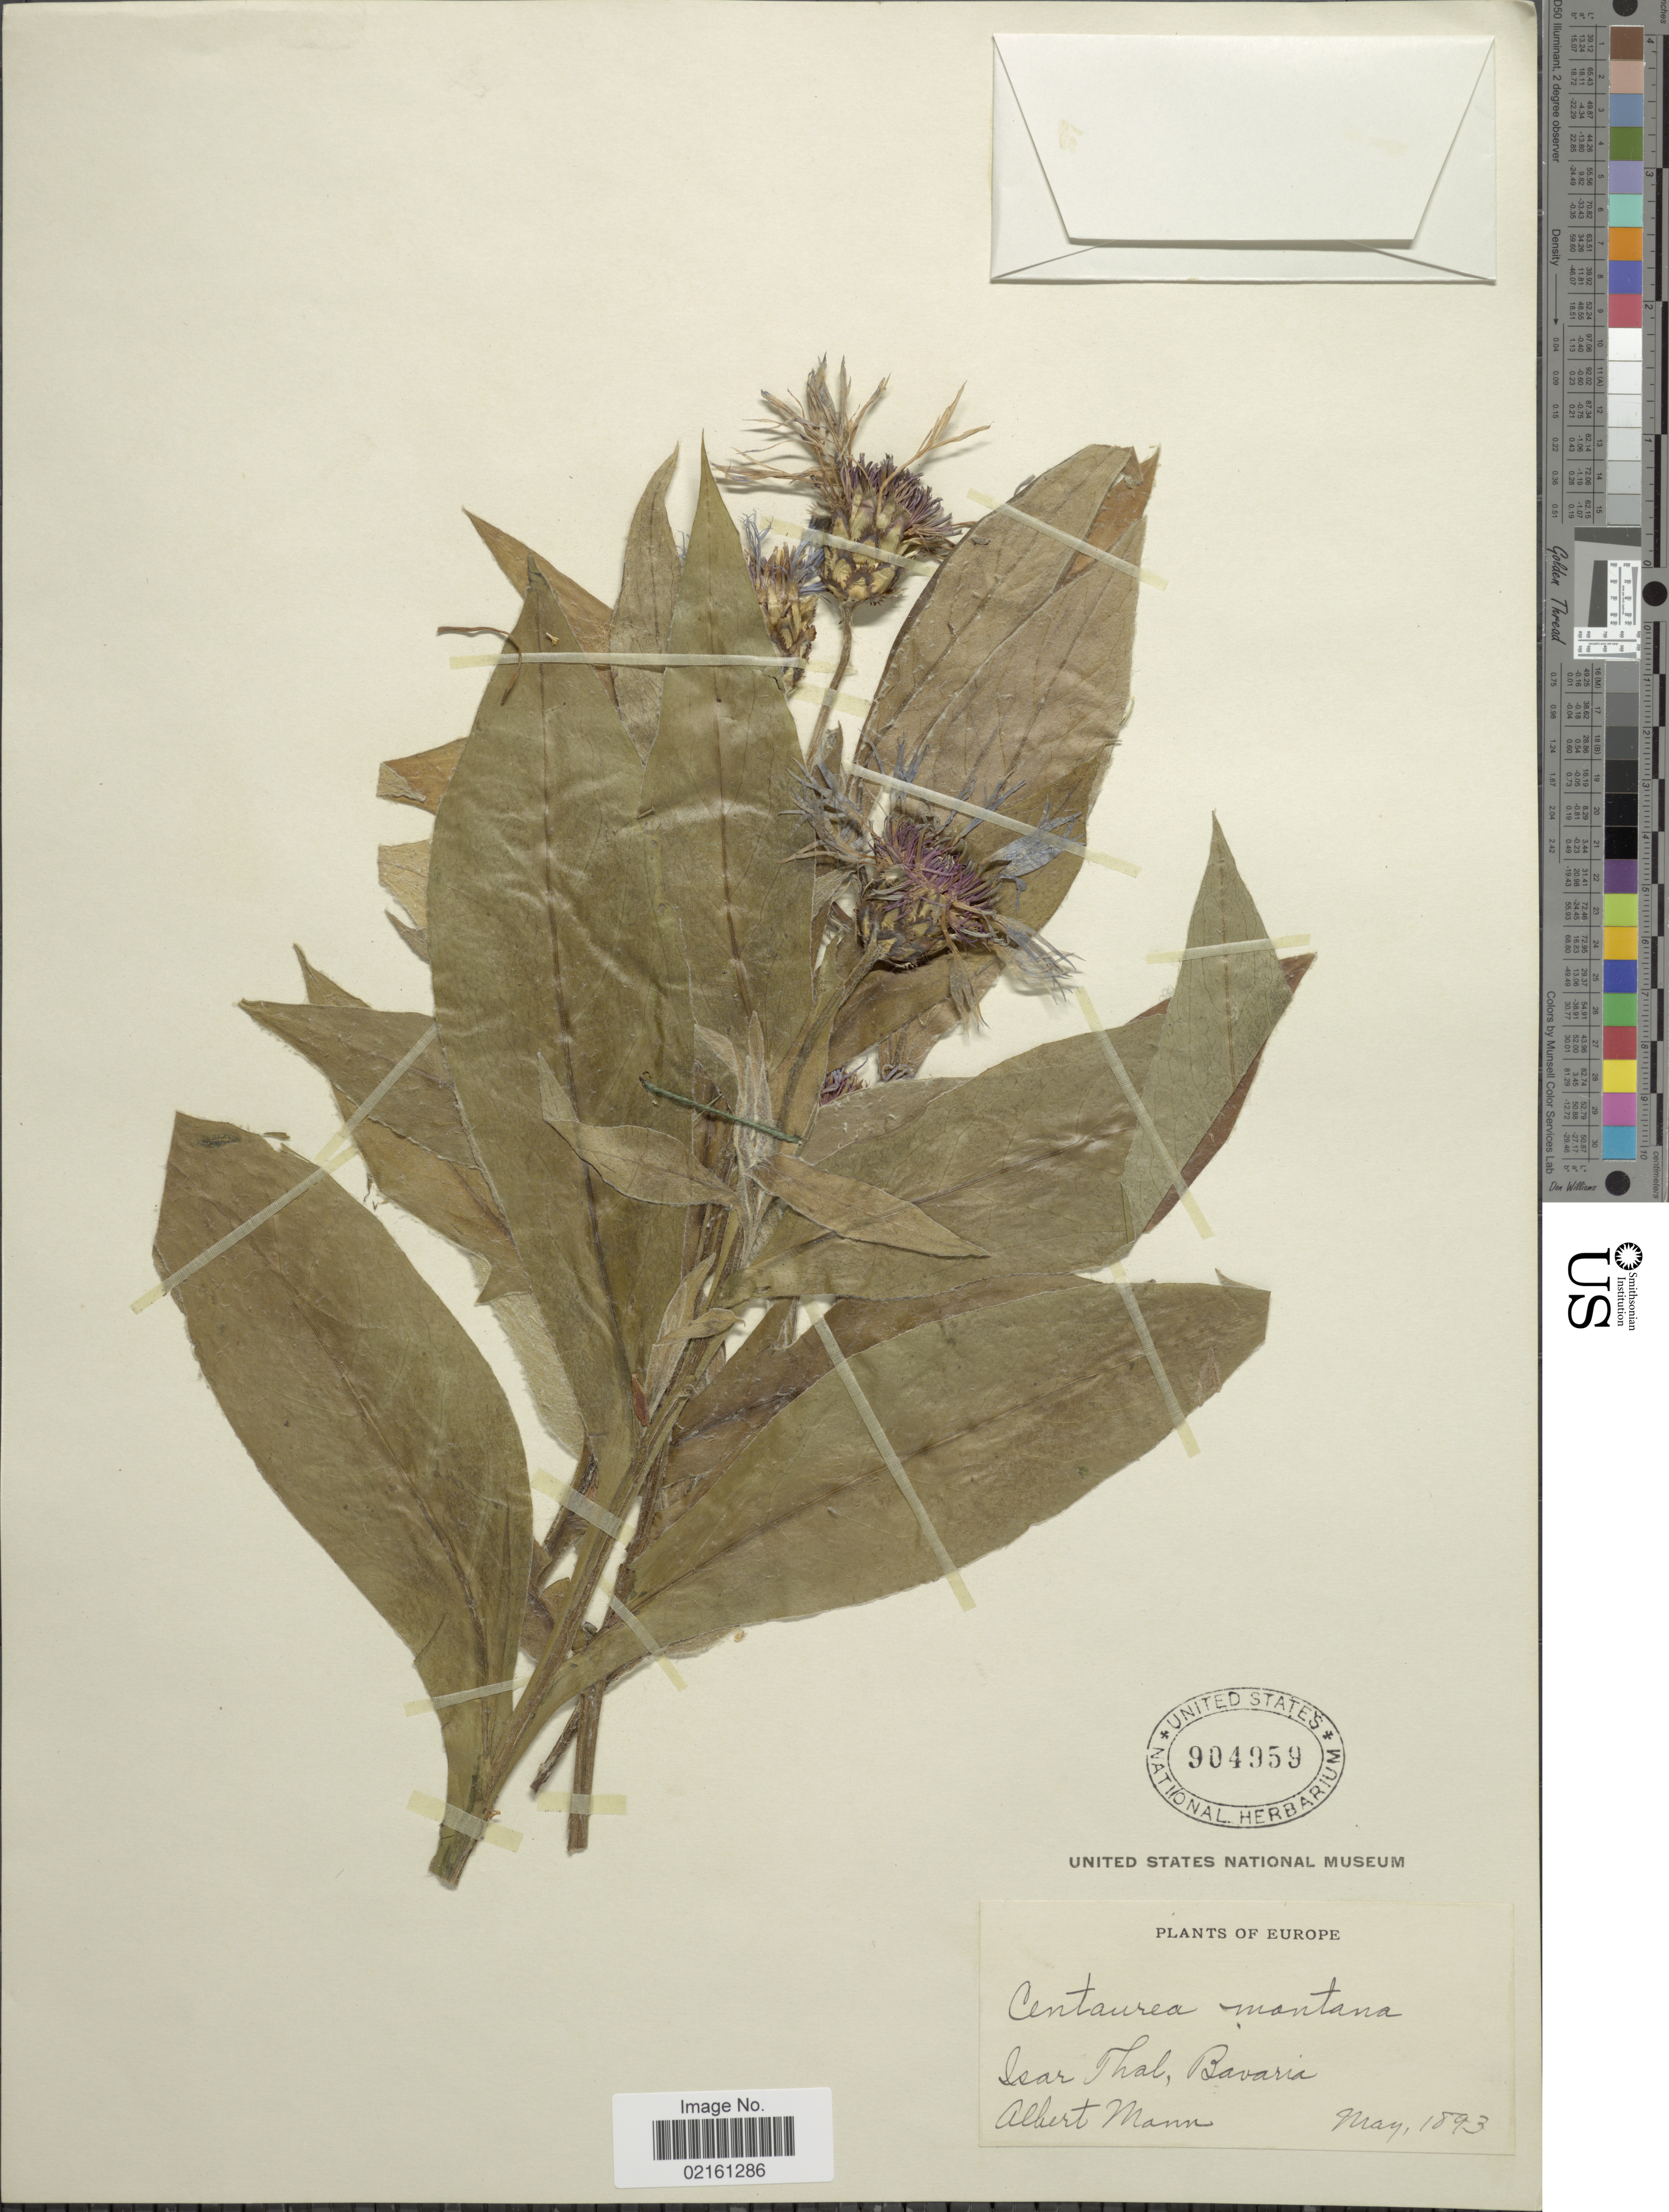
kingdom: Plantae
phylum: Tracheophyta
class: Magnoliopsida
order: Asterales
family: Asteraceae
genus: Centaurea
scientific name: Centaurea montana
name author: L.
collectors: A. Mann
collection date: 1893-05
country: Germany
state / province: Bayern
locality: Isar [interpreted] Thal, Bavaria, Europe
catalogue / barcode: US 904959